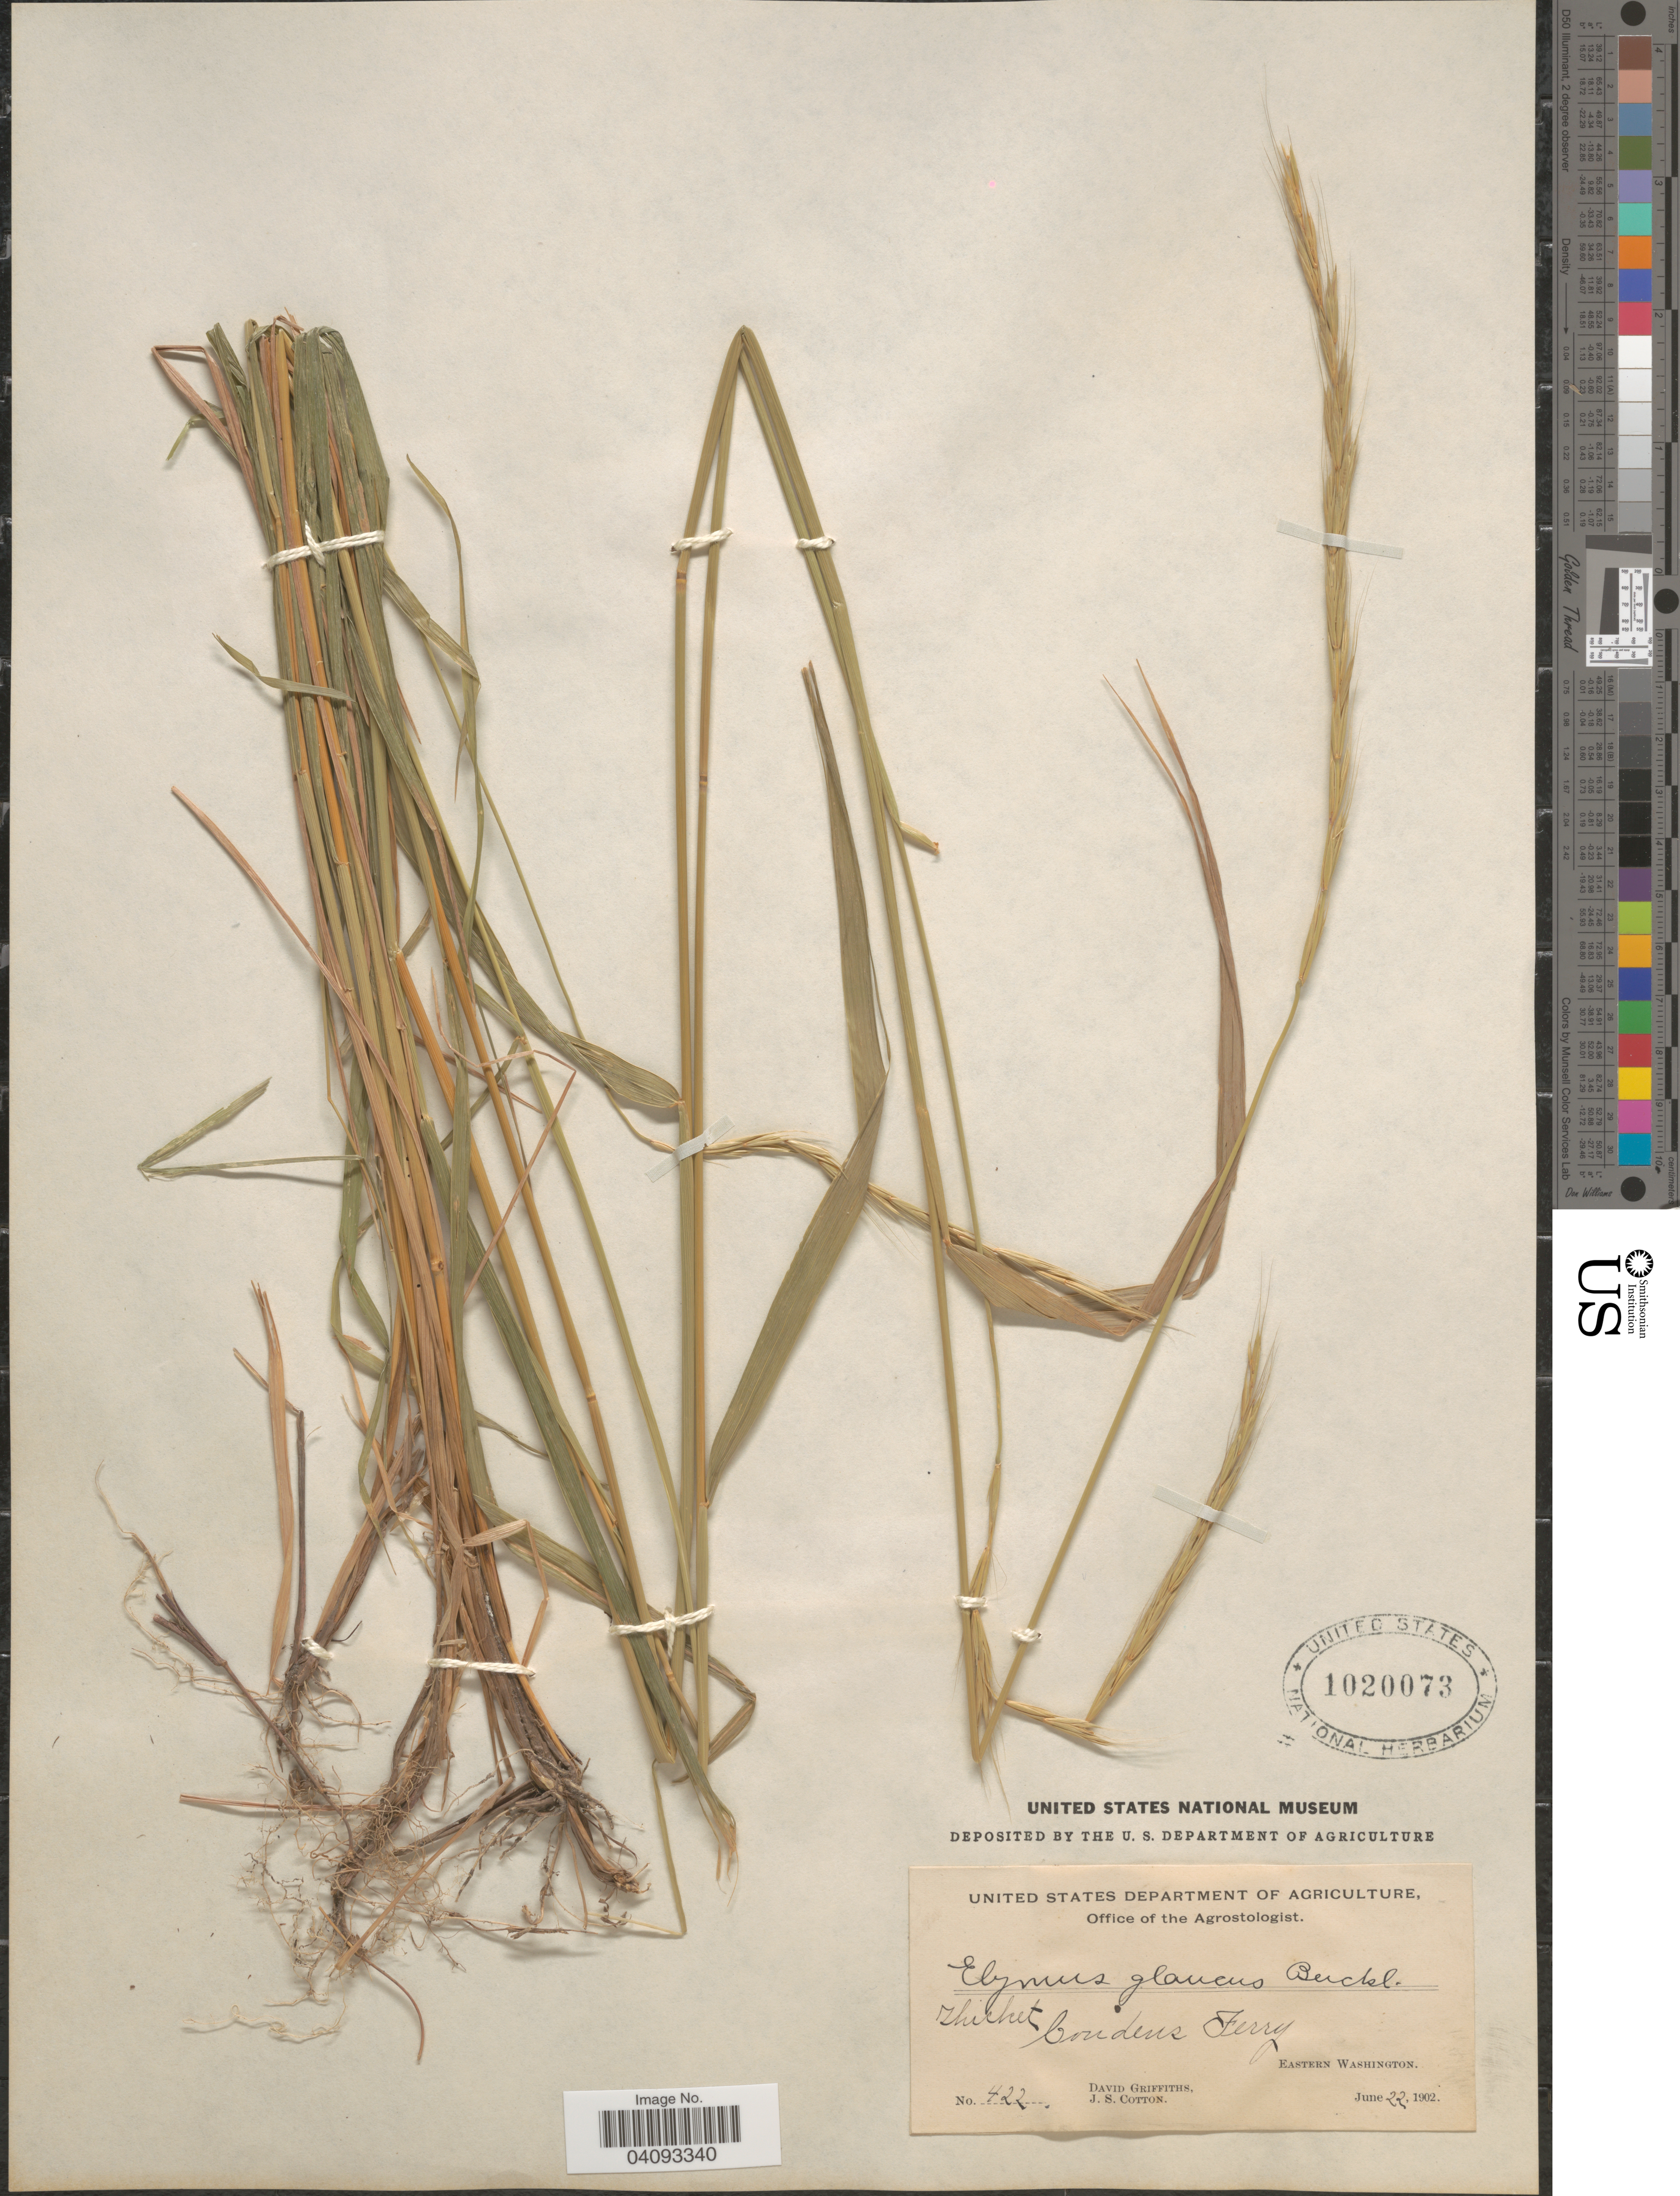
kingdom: Plantae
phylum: Tracheophyta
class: Liliopsida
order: Poales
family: Poaceae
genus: Elymus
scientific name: Elymus glaucus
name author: Buckley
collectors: D. Griffiths & J. S. Cotton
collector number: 422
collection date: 1902-06-22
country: United States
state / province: Washington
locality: Thicket Condens Ferry. Eastern Washington.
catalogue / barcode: US 1020073